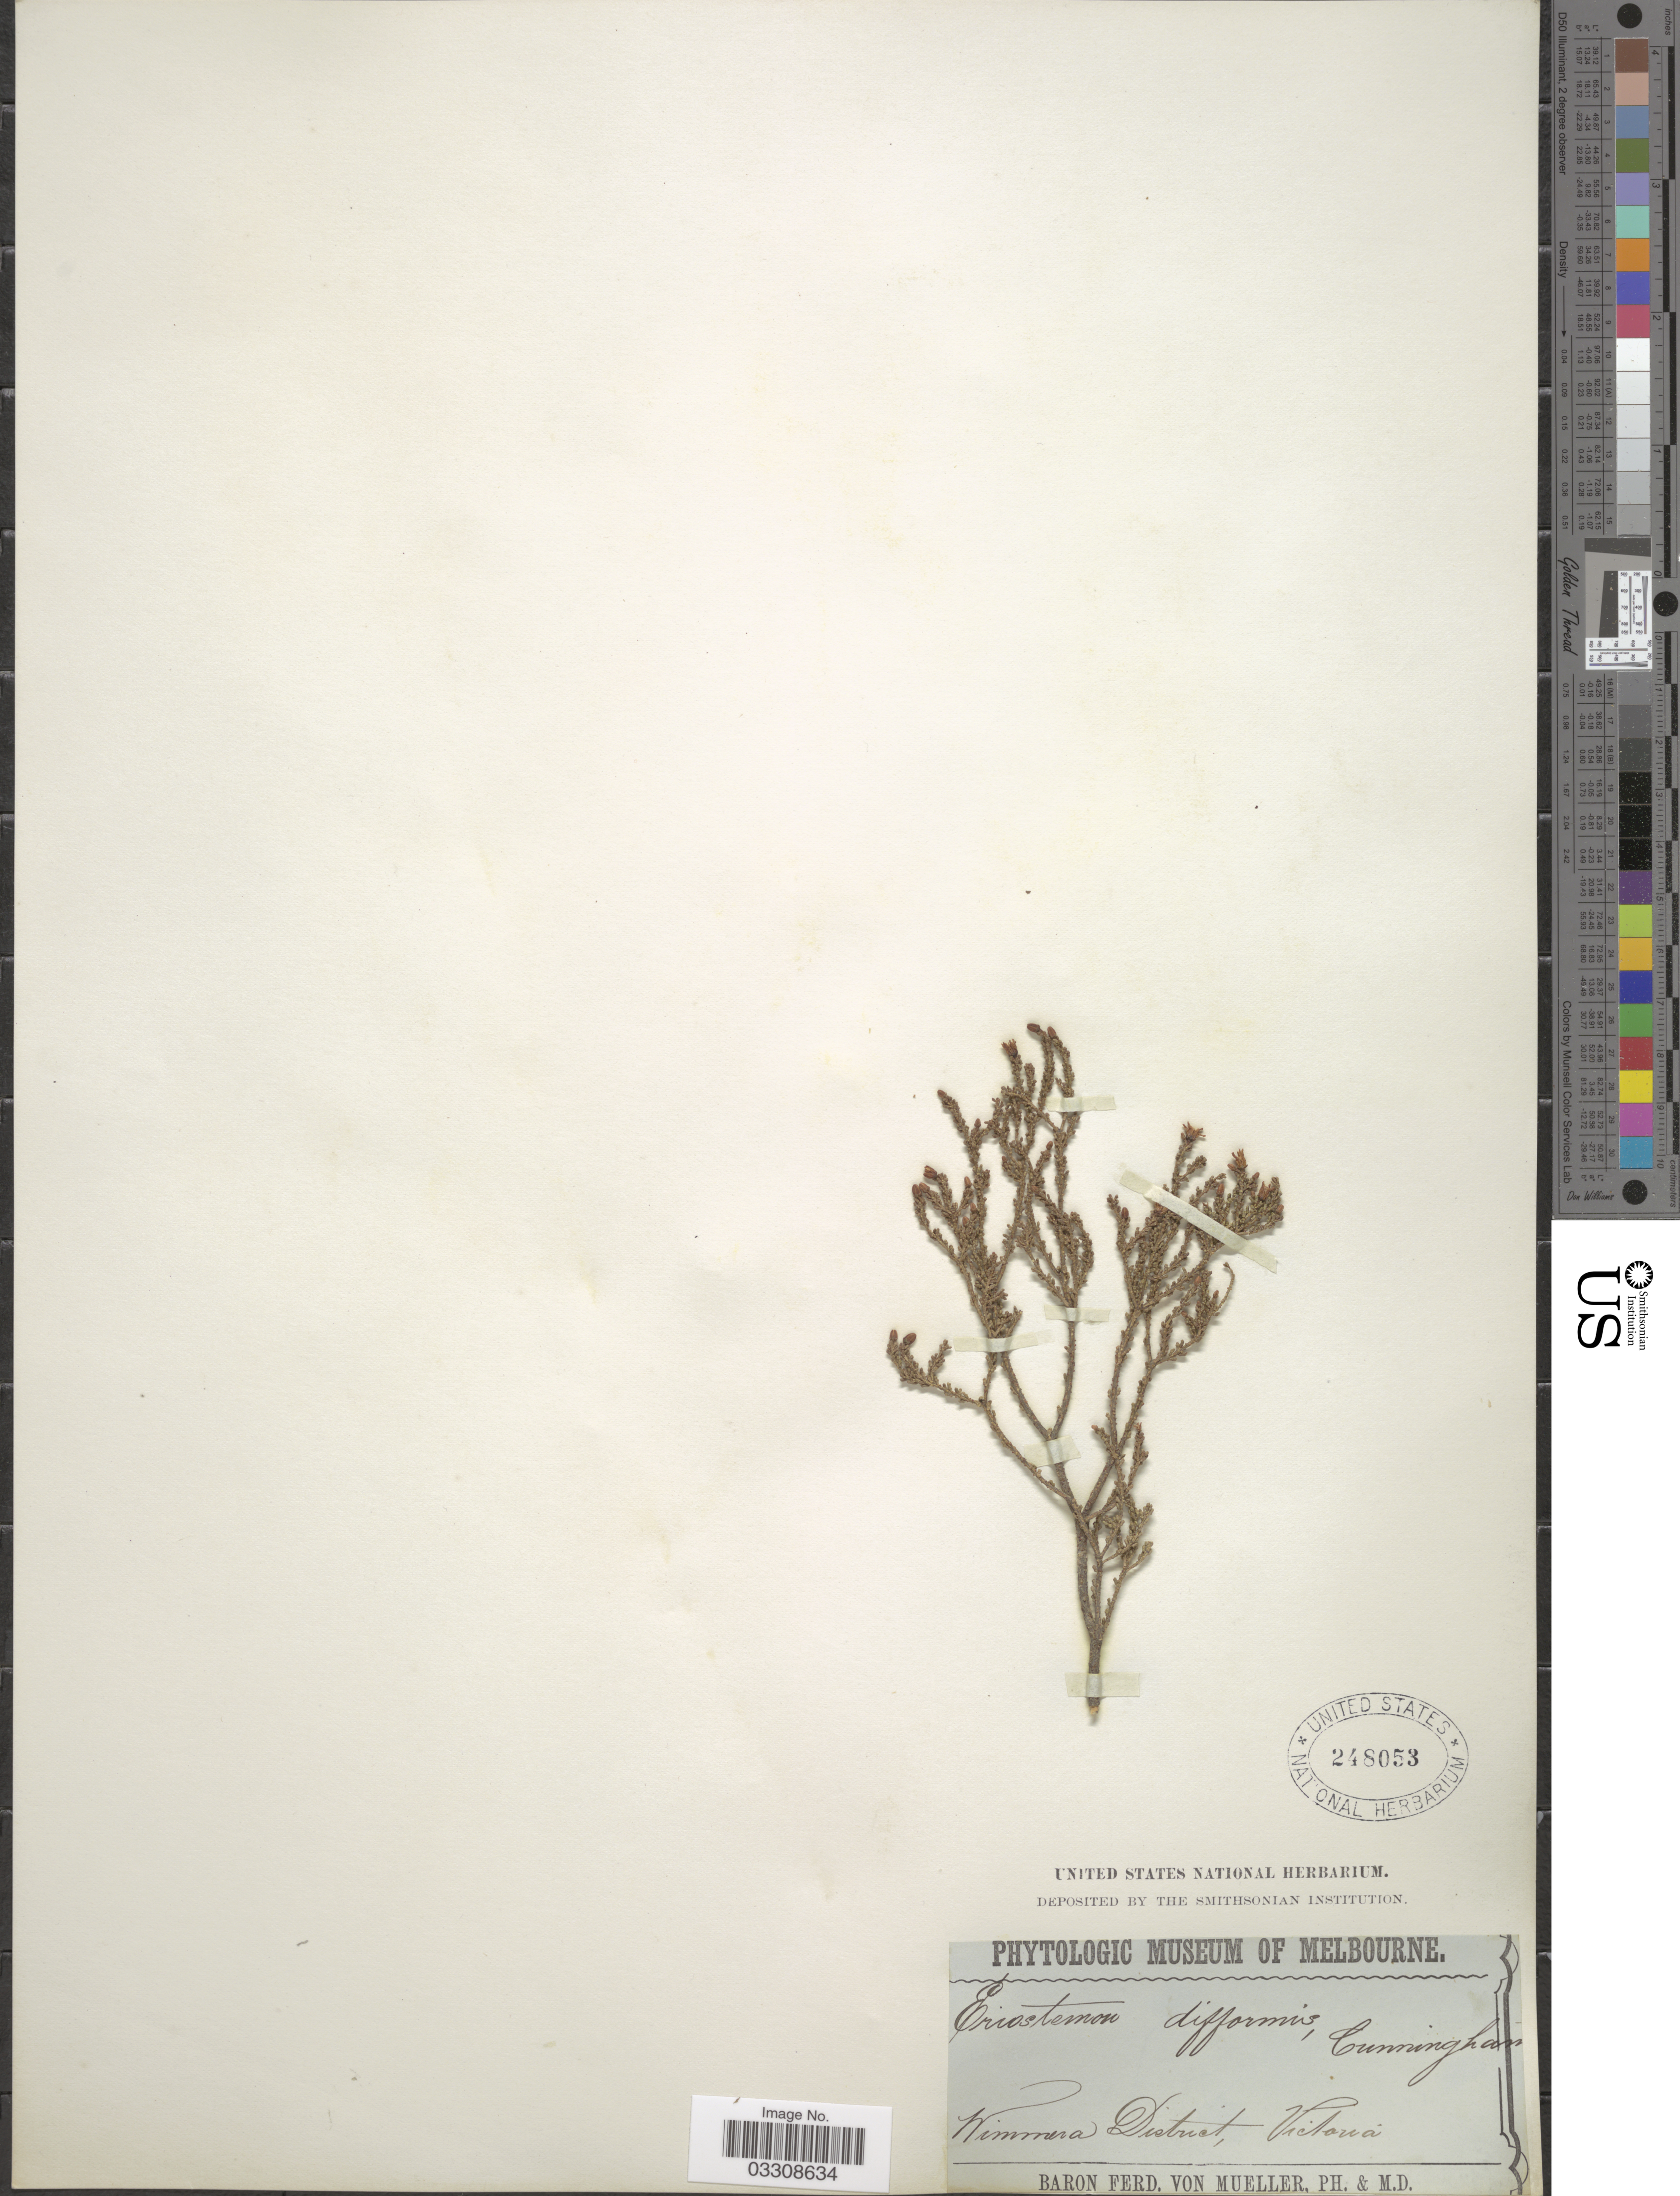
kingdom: Plantae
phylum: Tracheophyta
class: Magnoliopsida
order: Sapindales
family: Rutaceae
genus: Eriostemon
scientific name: Eriostemon difformis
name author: A. Cunn. ex Endl.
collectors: F. Mueller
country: Australia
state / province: Victoria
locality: Wimmera District, Victoria.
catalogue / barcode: US 248053